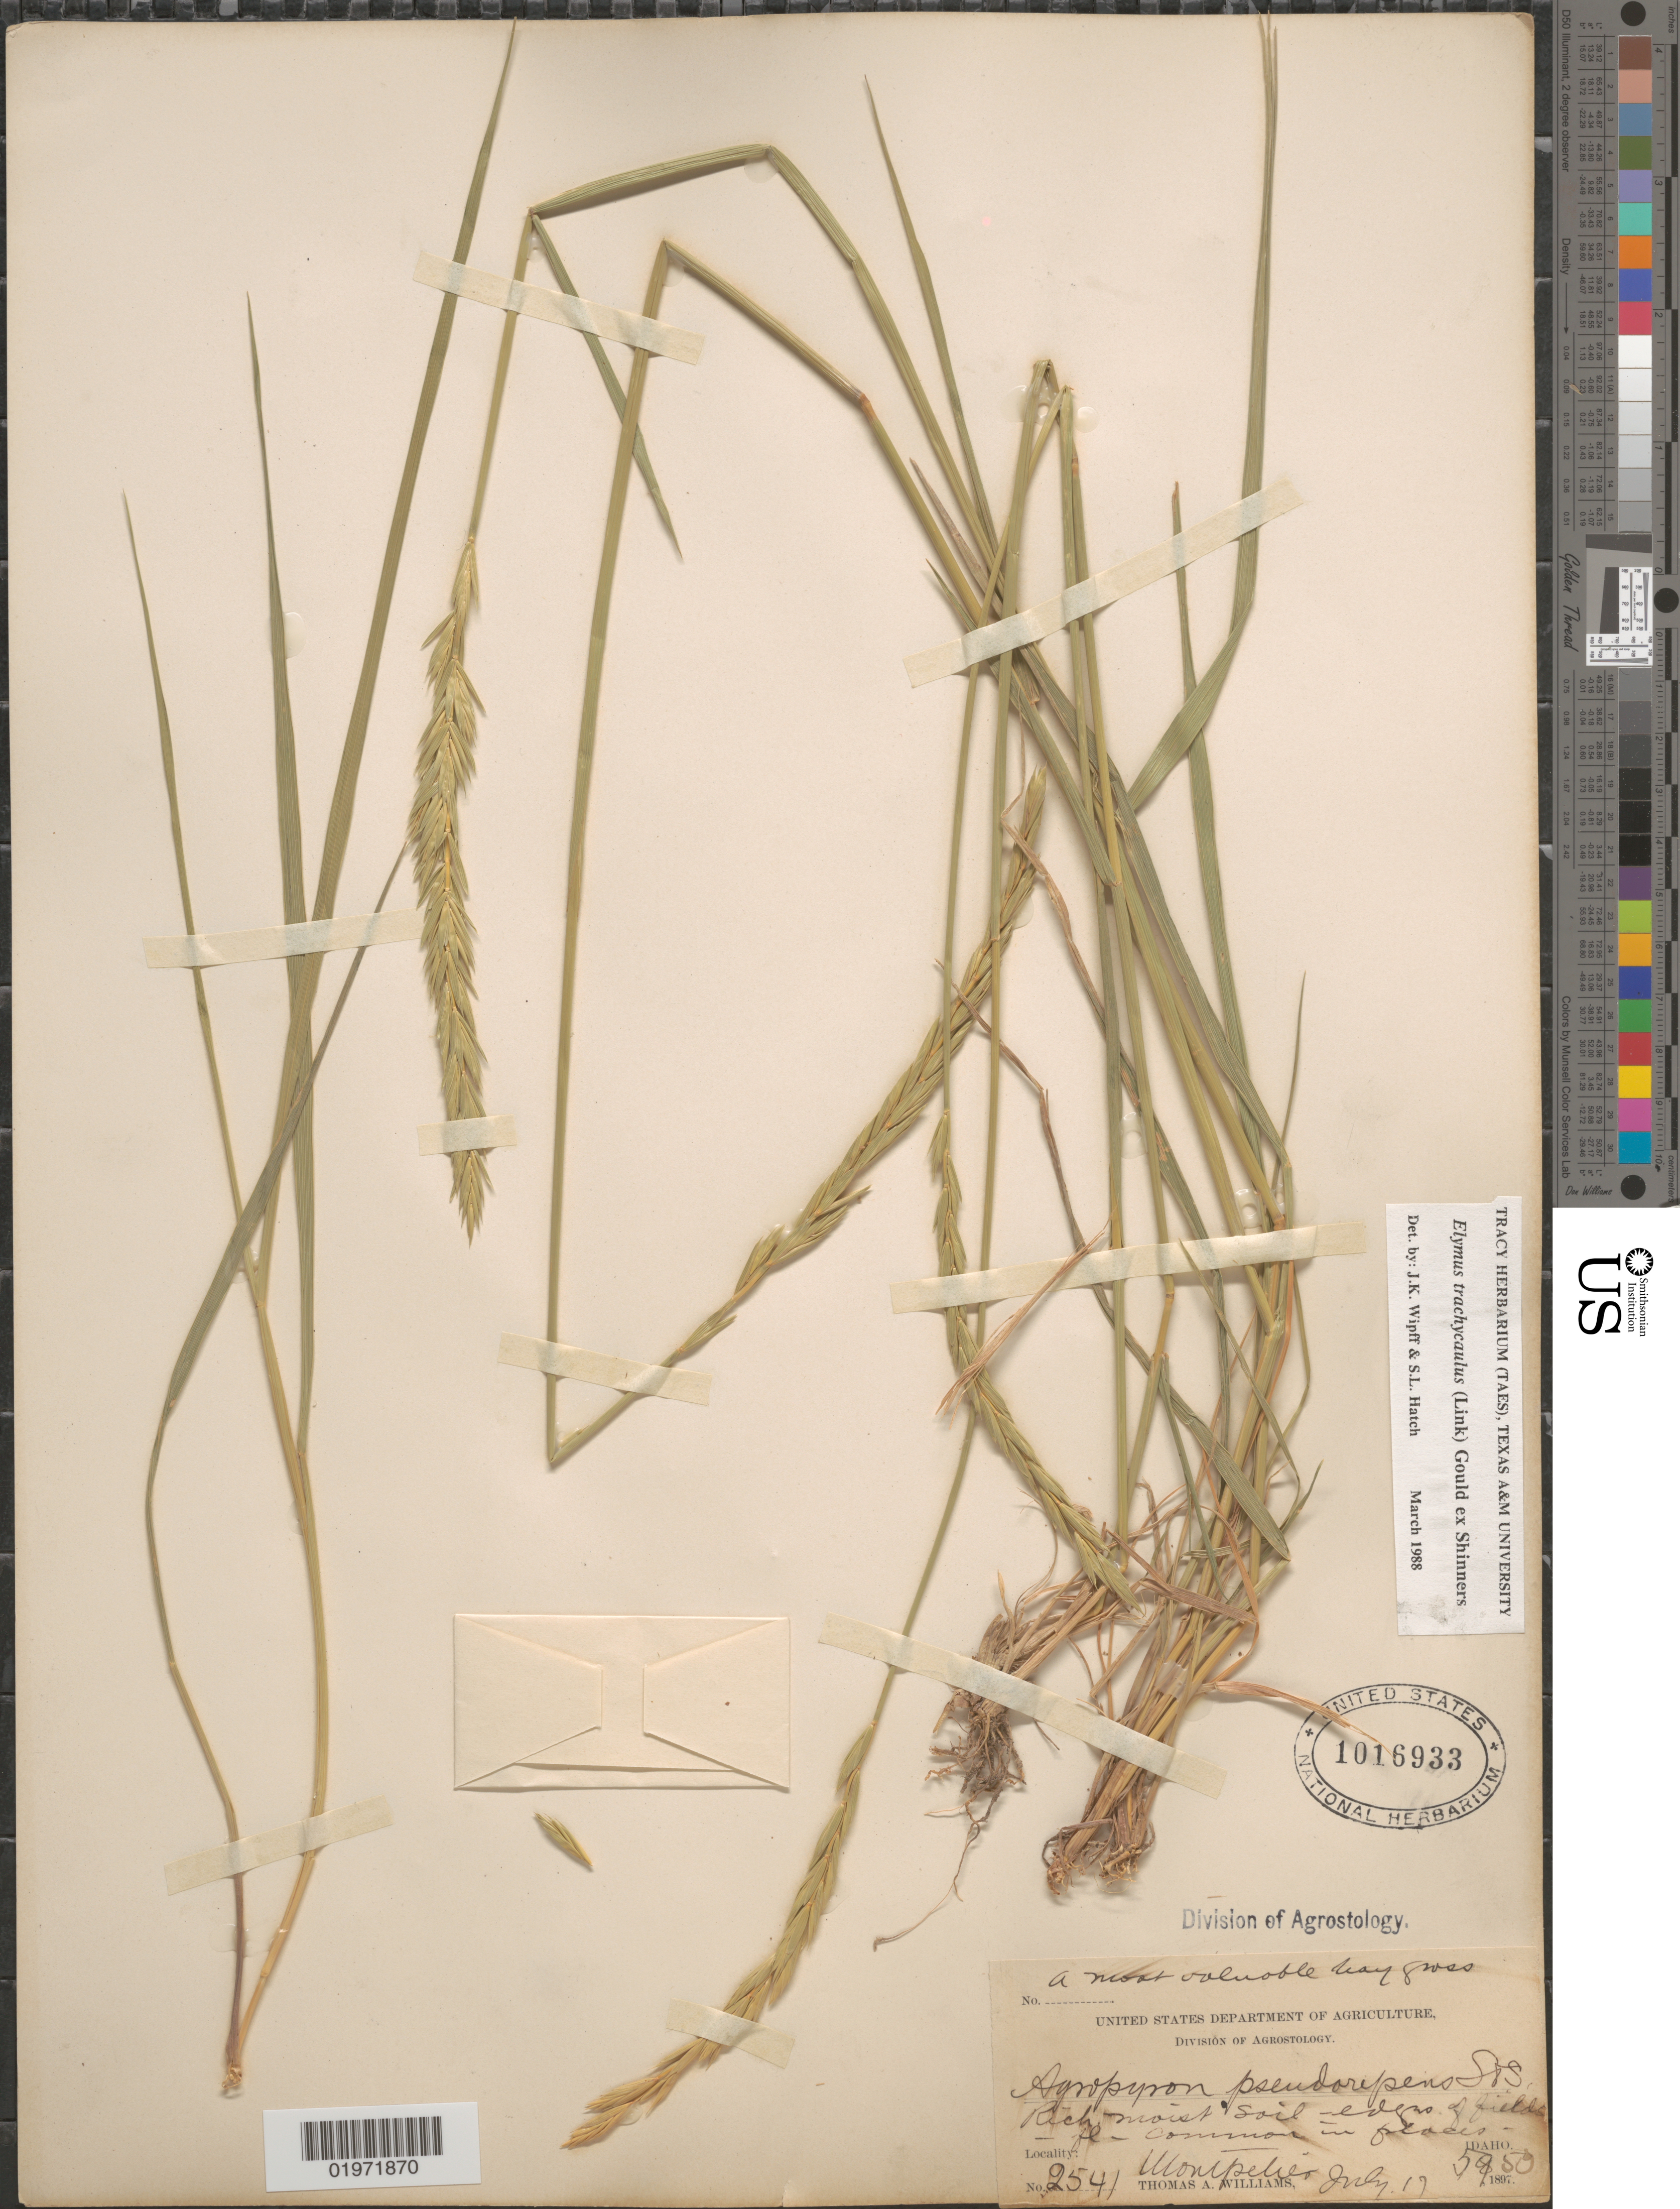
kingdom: Plantae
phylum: Tracheophyta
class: Liliopsida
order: Poales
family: Poaceae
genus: Elymus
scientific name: Elymus trachycaulus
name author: (Link) Gould ex Shinners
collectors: T. A. Williams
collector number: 2541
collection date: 1897-07-17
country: United States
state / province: Idaho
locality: Montpellier.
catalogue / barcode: US 1016933